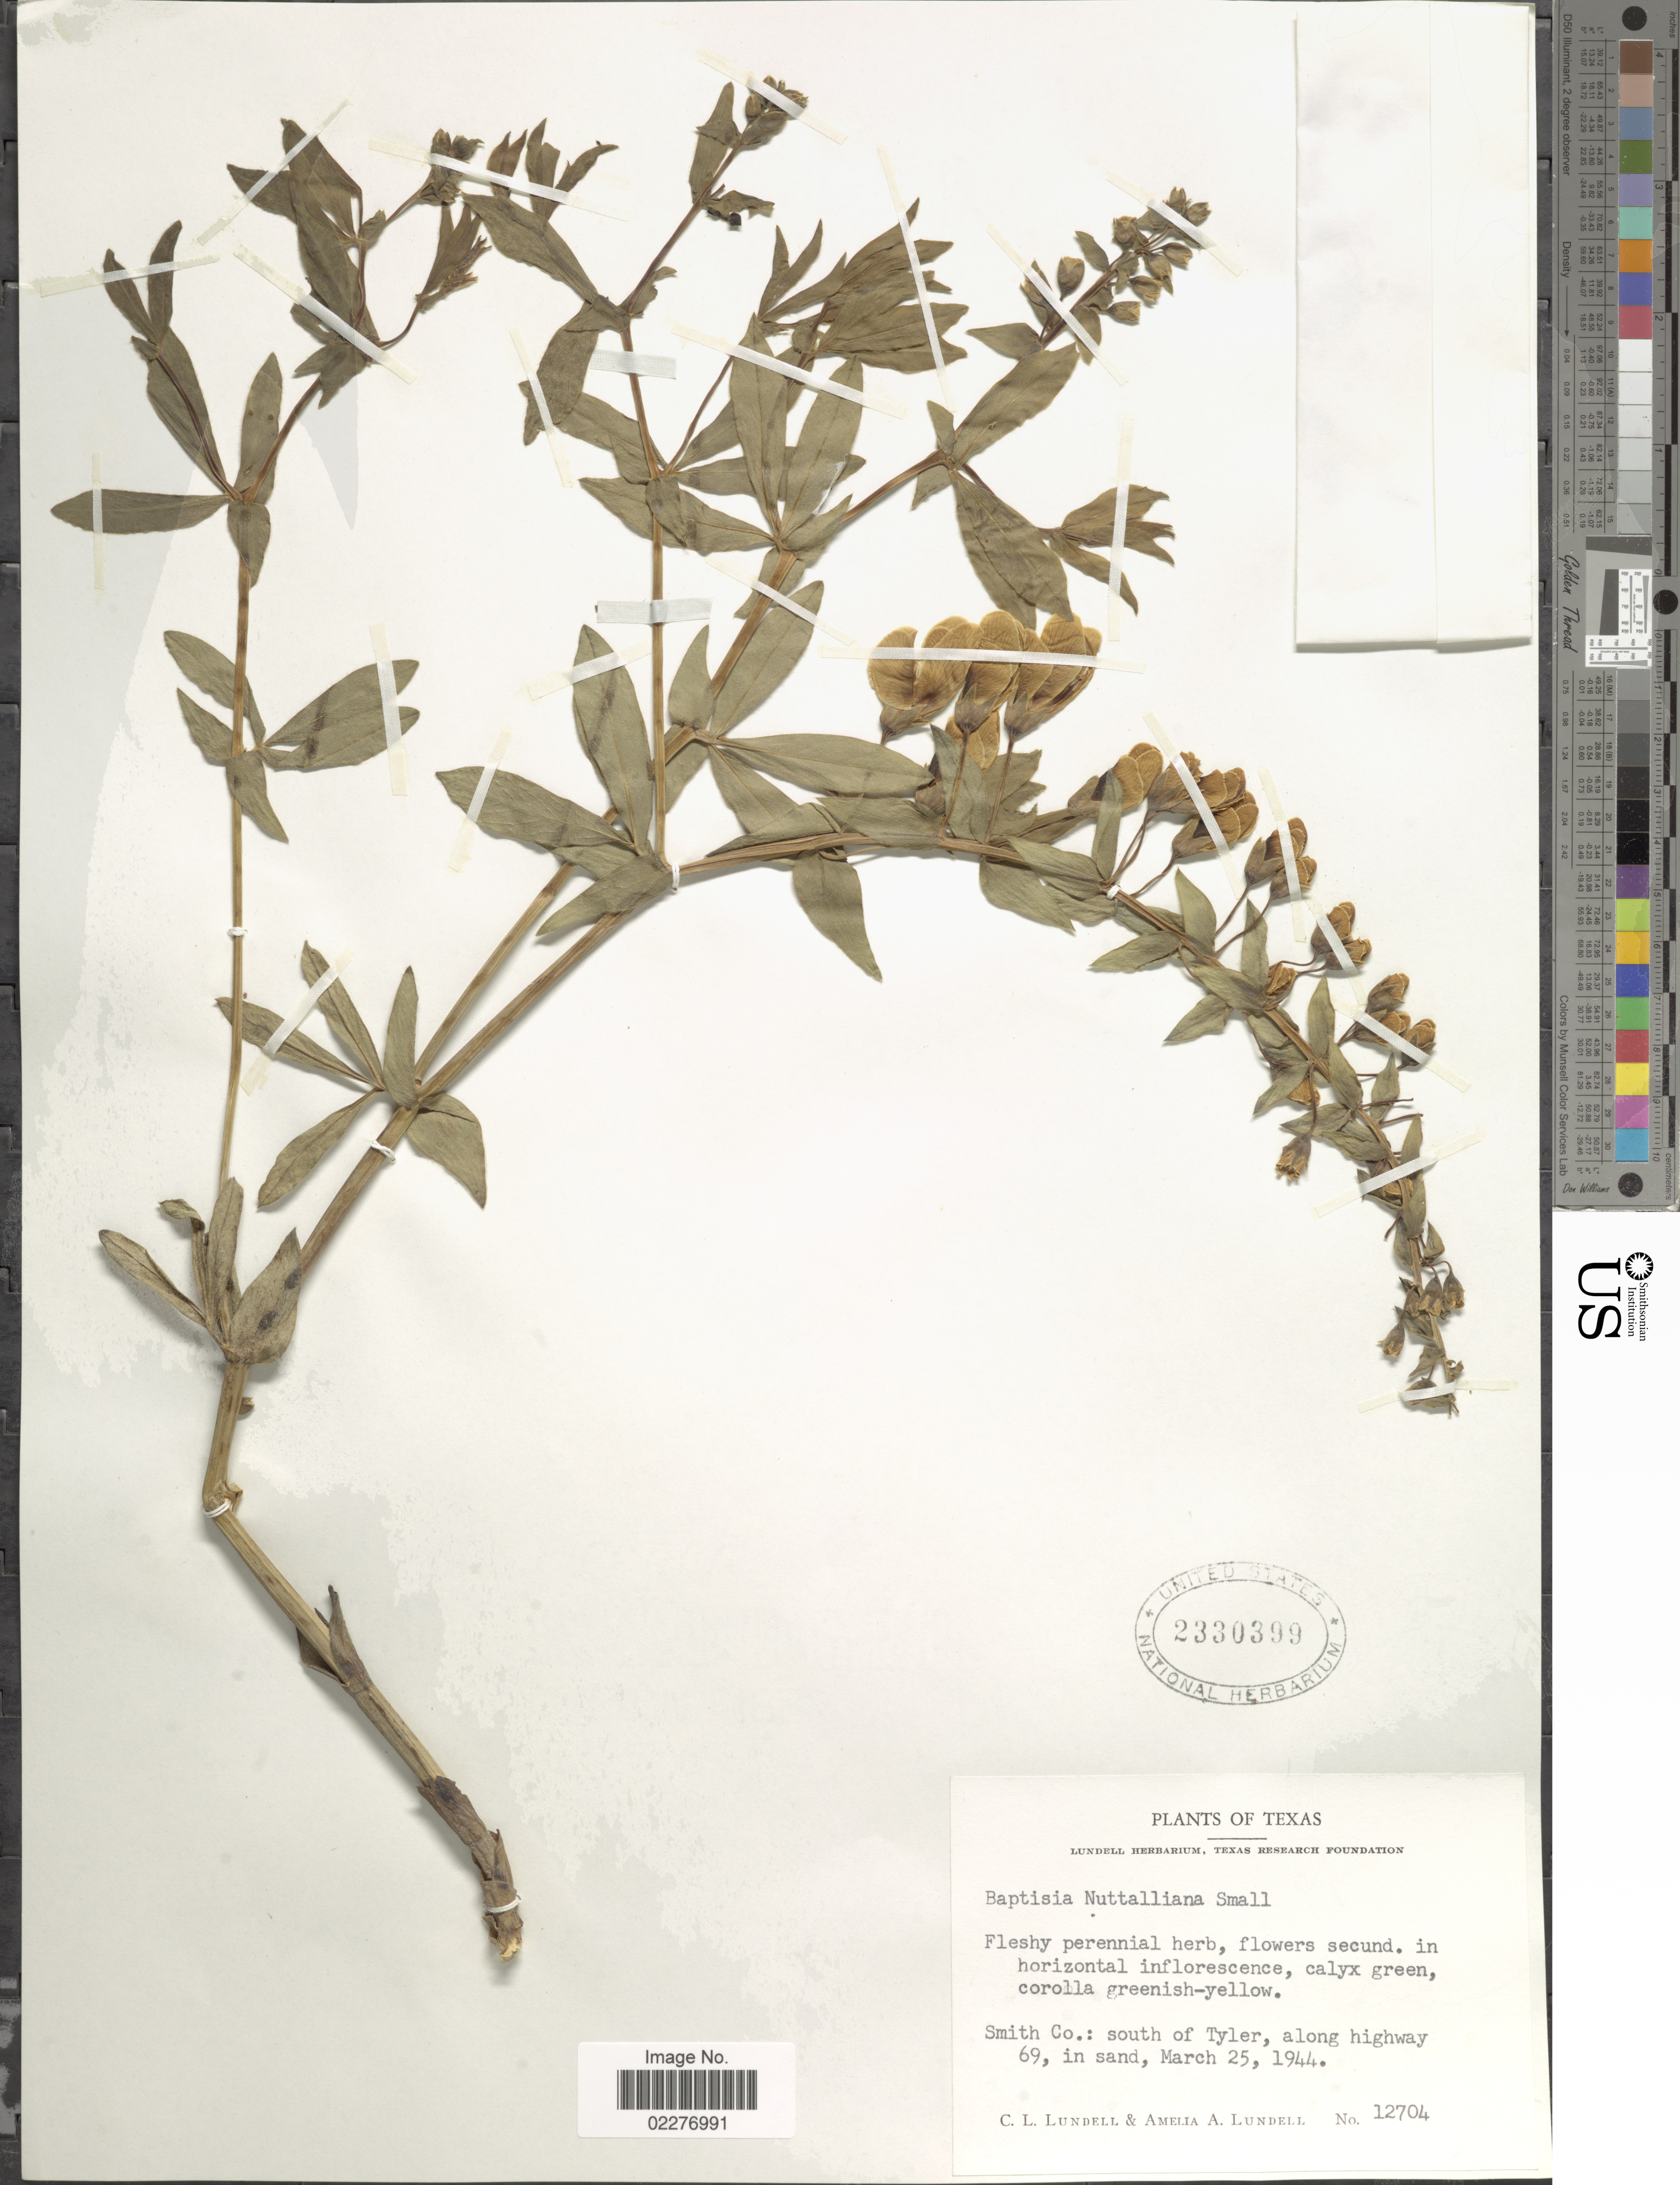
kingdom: Plantae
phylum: Tracheophyta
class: Magnoliopsida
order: Fabales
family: Fabaceae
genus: Baptisia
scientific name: Baptisia nuttalliana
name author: Small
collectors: C. L. Lundell & A. A. Lundell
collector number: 12704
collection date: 1944-03-25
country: United States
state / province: Texas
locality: Smith Co: south of Tyler, along highway 69, in sand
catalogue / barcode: US 2330399